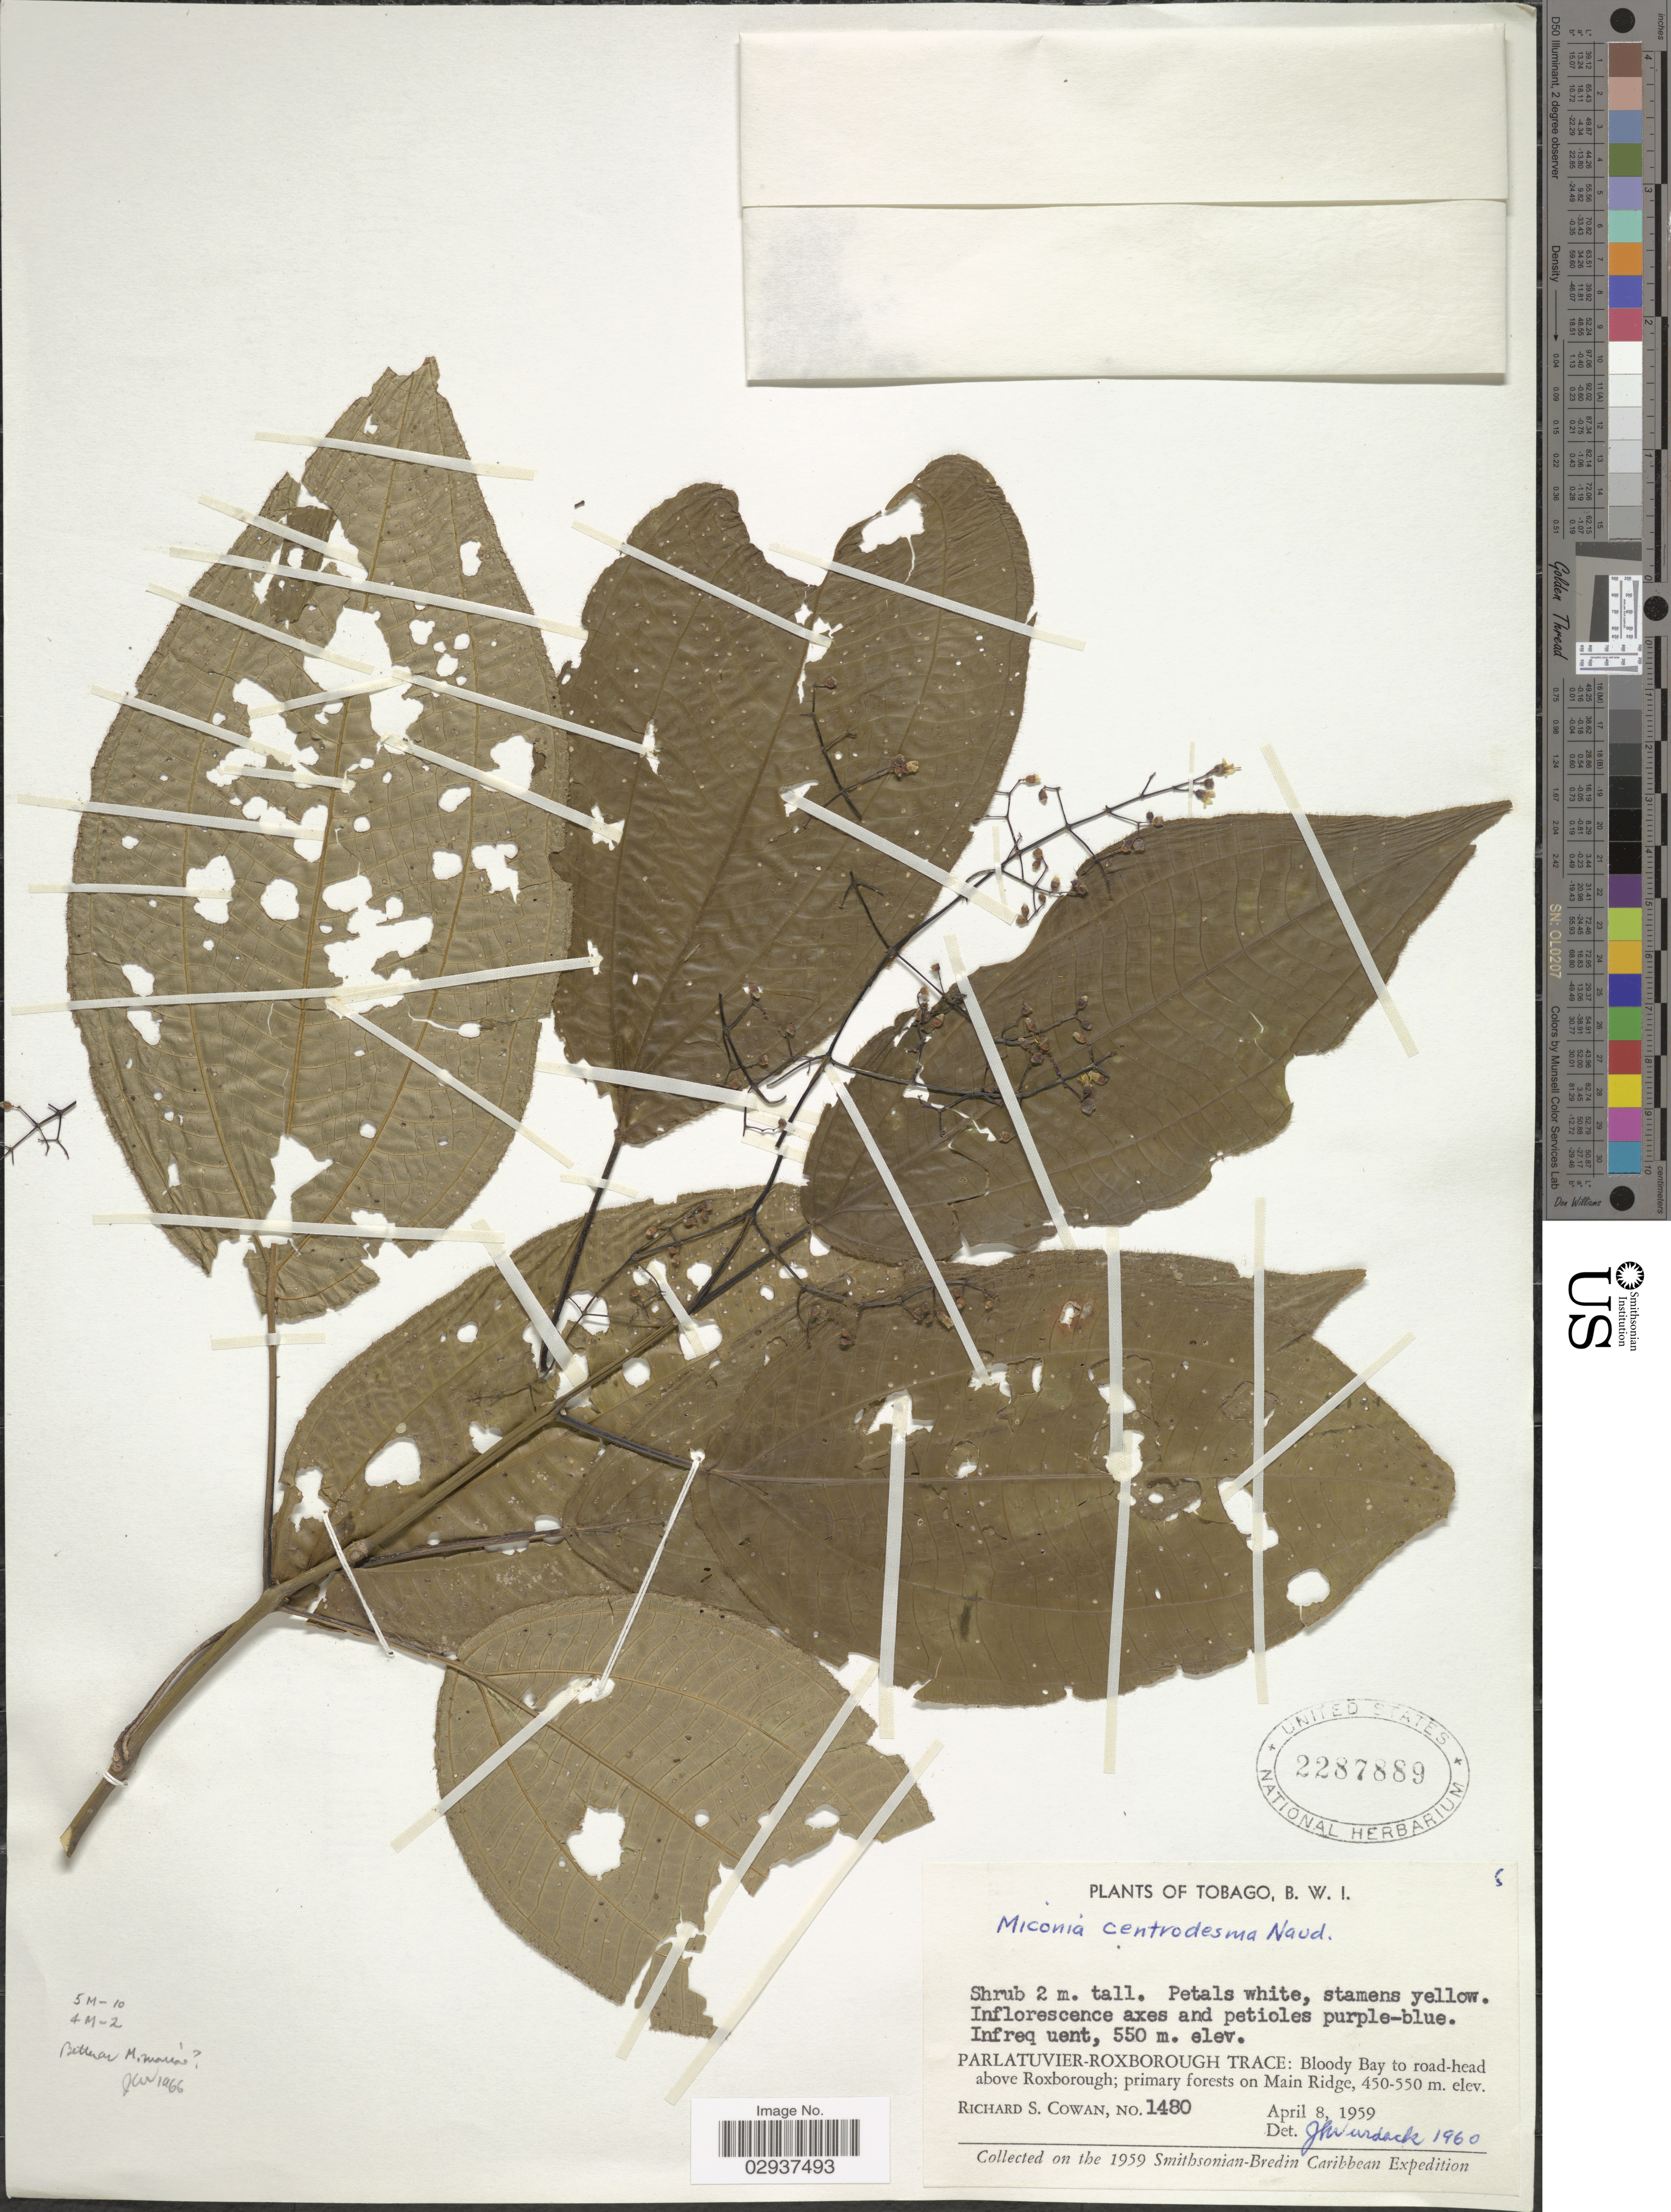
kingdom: Plantae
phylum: Tracheophyta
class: Magnoliopsida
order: Myrtales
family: Melastomataceae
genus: Miconia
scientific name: Miconia centrodesma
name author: Naudin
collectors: R. S. Cowan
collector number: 1480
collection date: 1959-04-08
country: Trinidad and Tobago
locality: Tobago, B.W.I. Parlatuvier-Roxborough Trace: Bloody Bay to road-head above Roxborough; primary forests on Main Ridge.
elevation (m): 450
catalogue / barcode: US 2287889